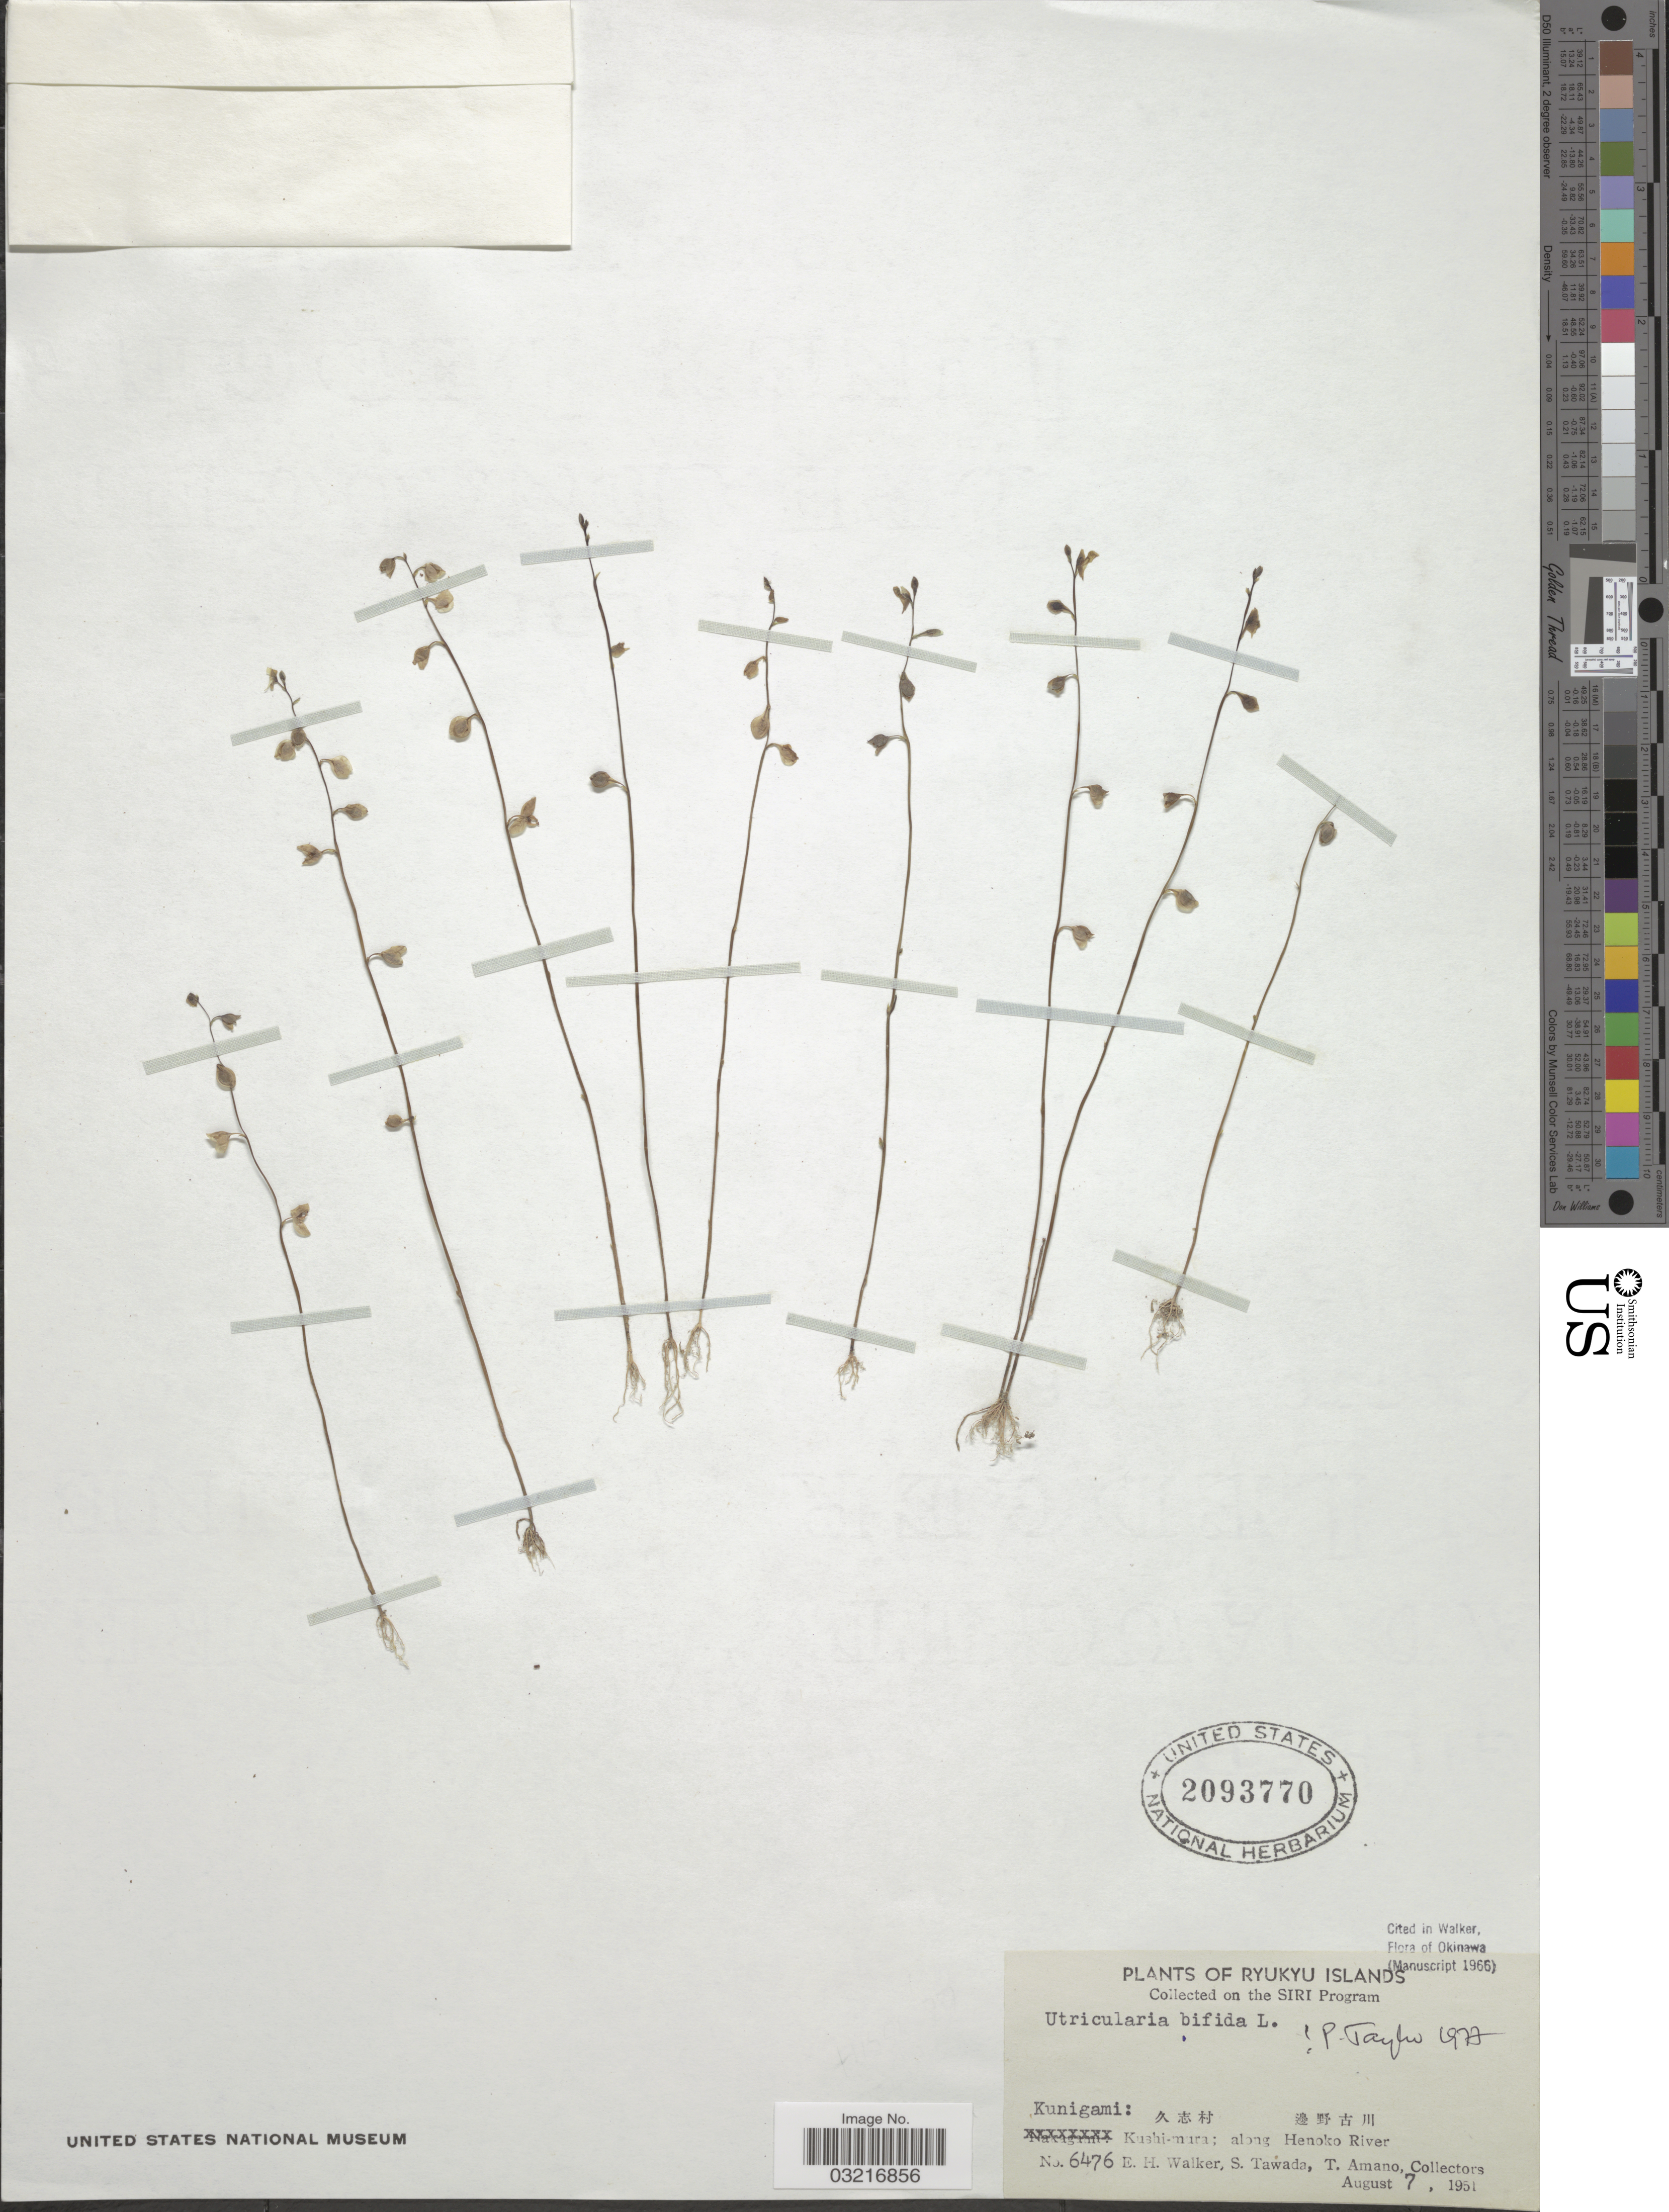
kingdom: Plantae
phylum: Tracheophyta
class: Magnoliopsida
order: Lamiales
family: Lentibulariaceae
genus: Utricularia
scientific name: Utricularia bifida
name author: L.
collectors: E. H. Walker, S. Tawada & T. Amano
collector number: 6476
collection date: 1951-08-07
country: Japan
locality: Ryukyu Islands, Kunigami, Kushi-mura; along Henoko River.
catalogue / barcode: US 2093770